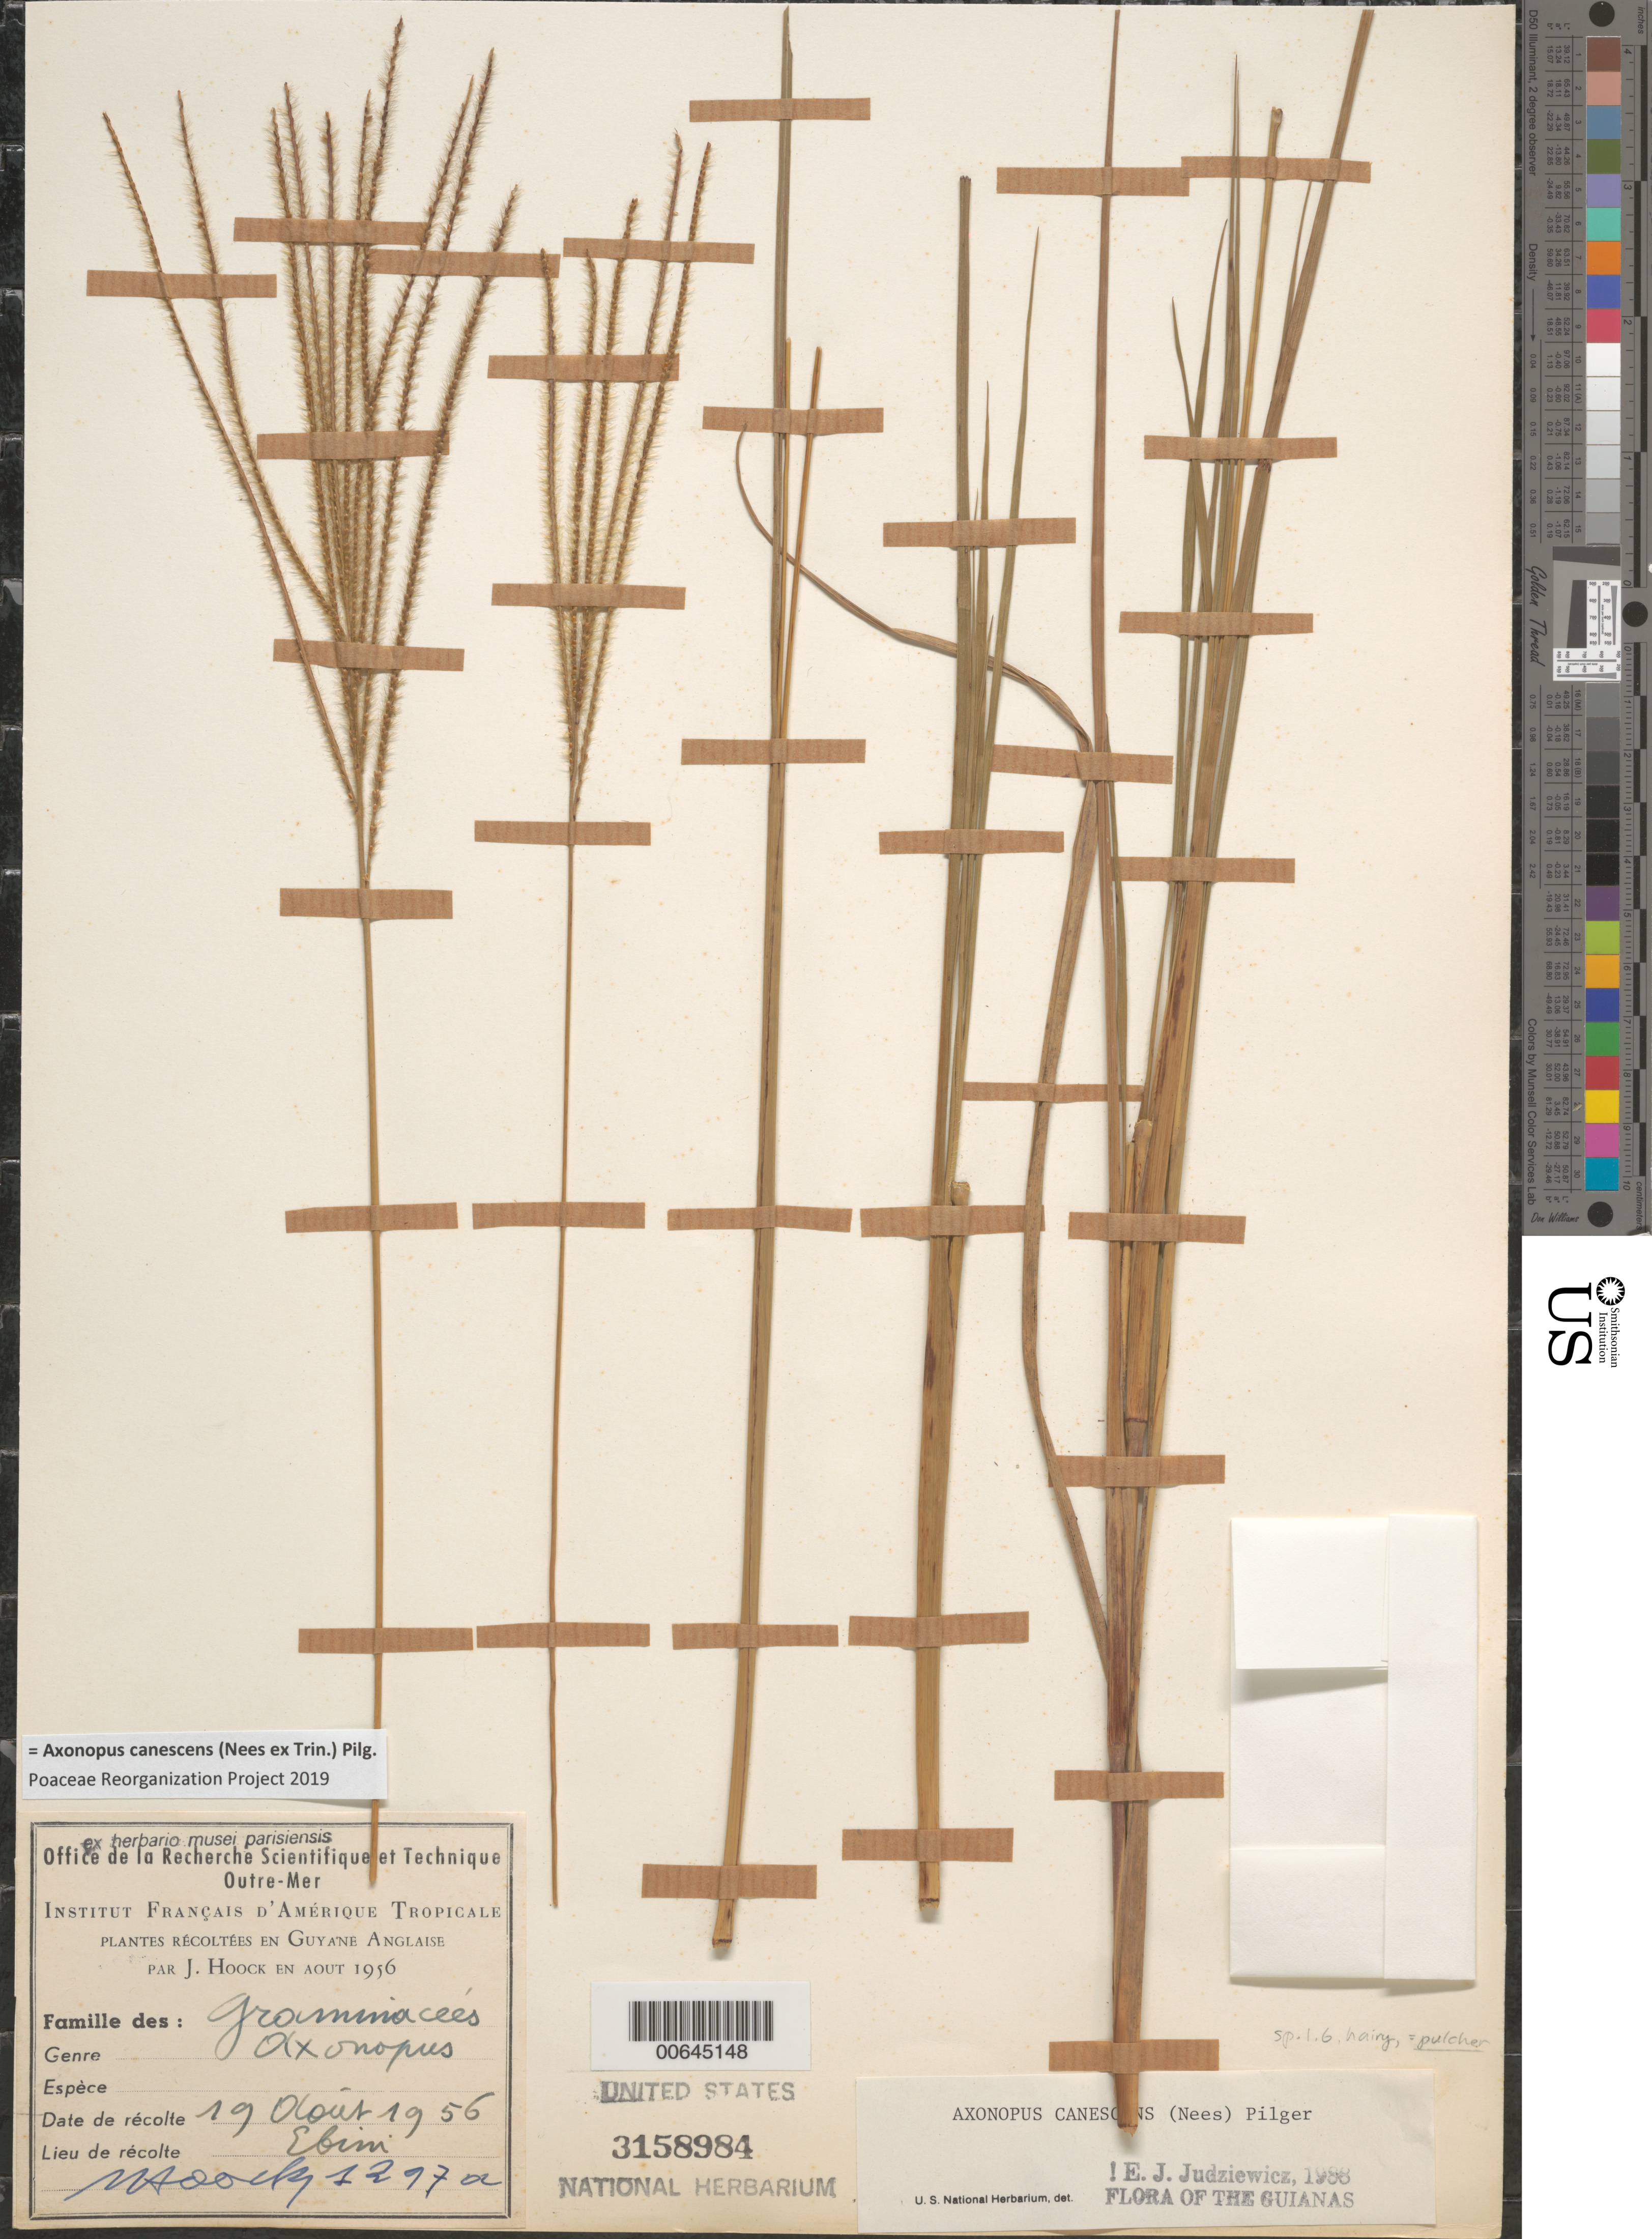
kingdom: Plantae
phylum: Tracheophyta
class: Liliopsida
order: Poales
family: Poaceae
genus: Axonopus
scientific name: Axonopus canescens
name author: (Nees ex Trin.) Pilg.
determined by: Judziewicz, E. J.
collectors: J. Hoock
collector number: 1297 a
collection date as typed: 19-Aug-56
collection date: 1956-08-19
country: Guyana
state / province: U. Demerara-Berbice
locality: Ebini Station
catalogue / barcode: US 3158984